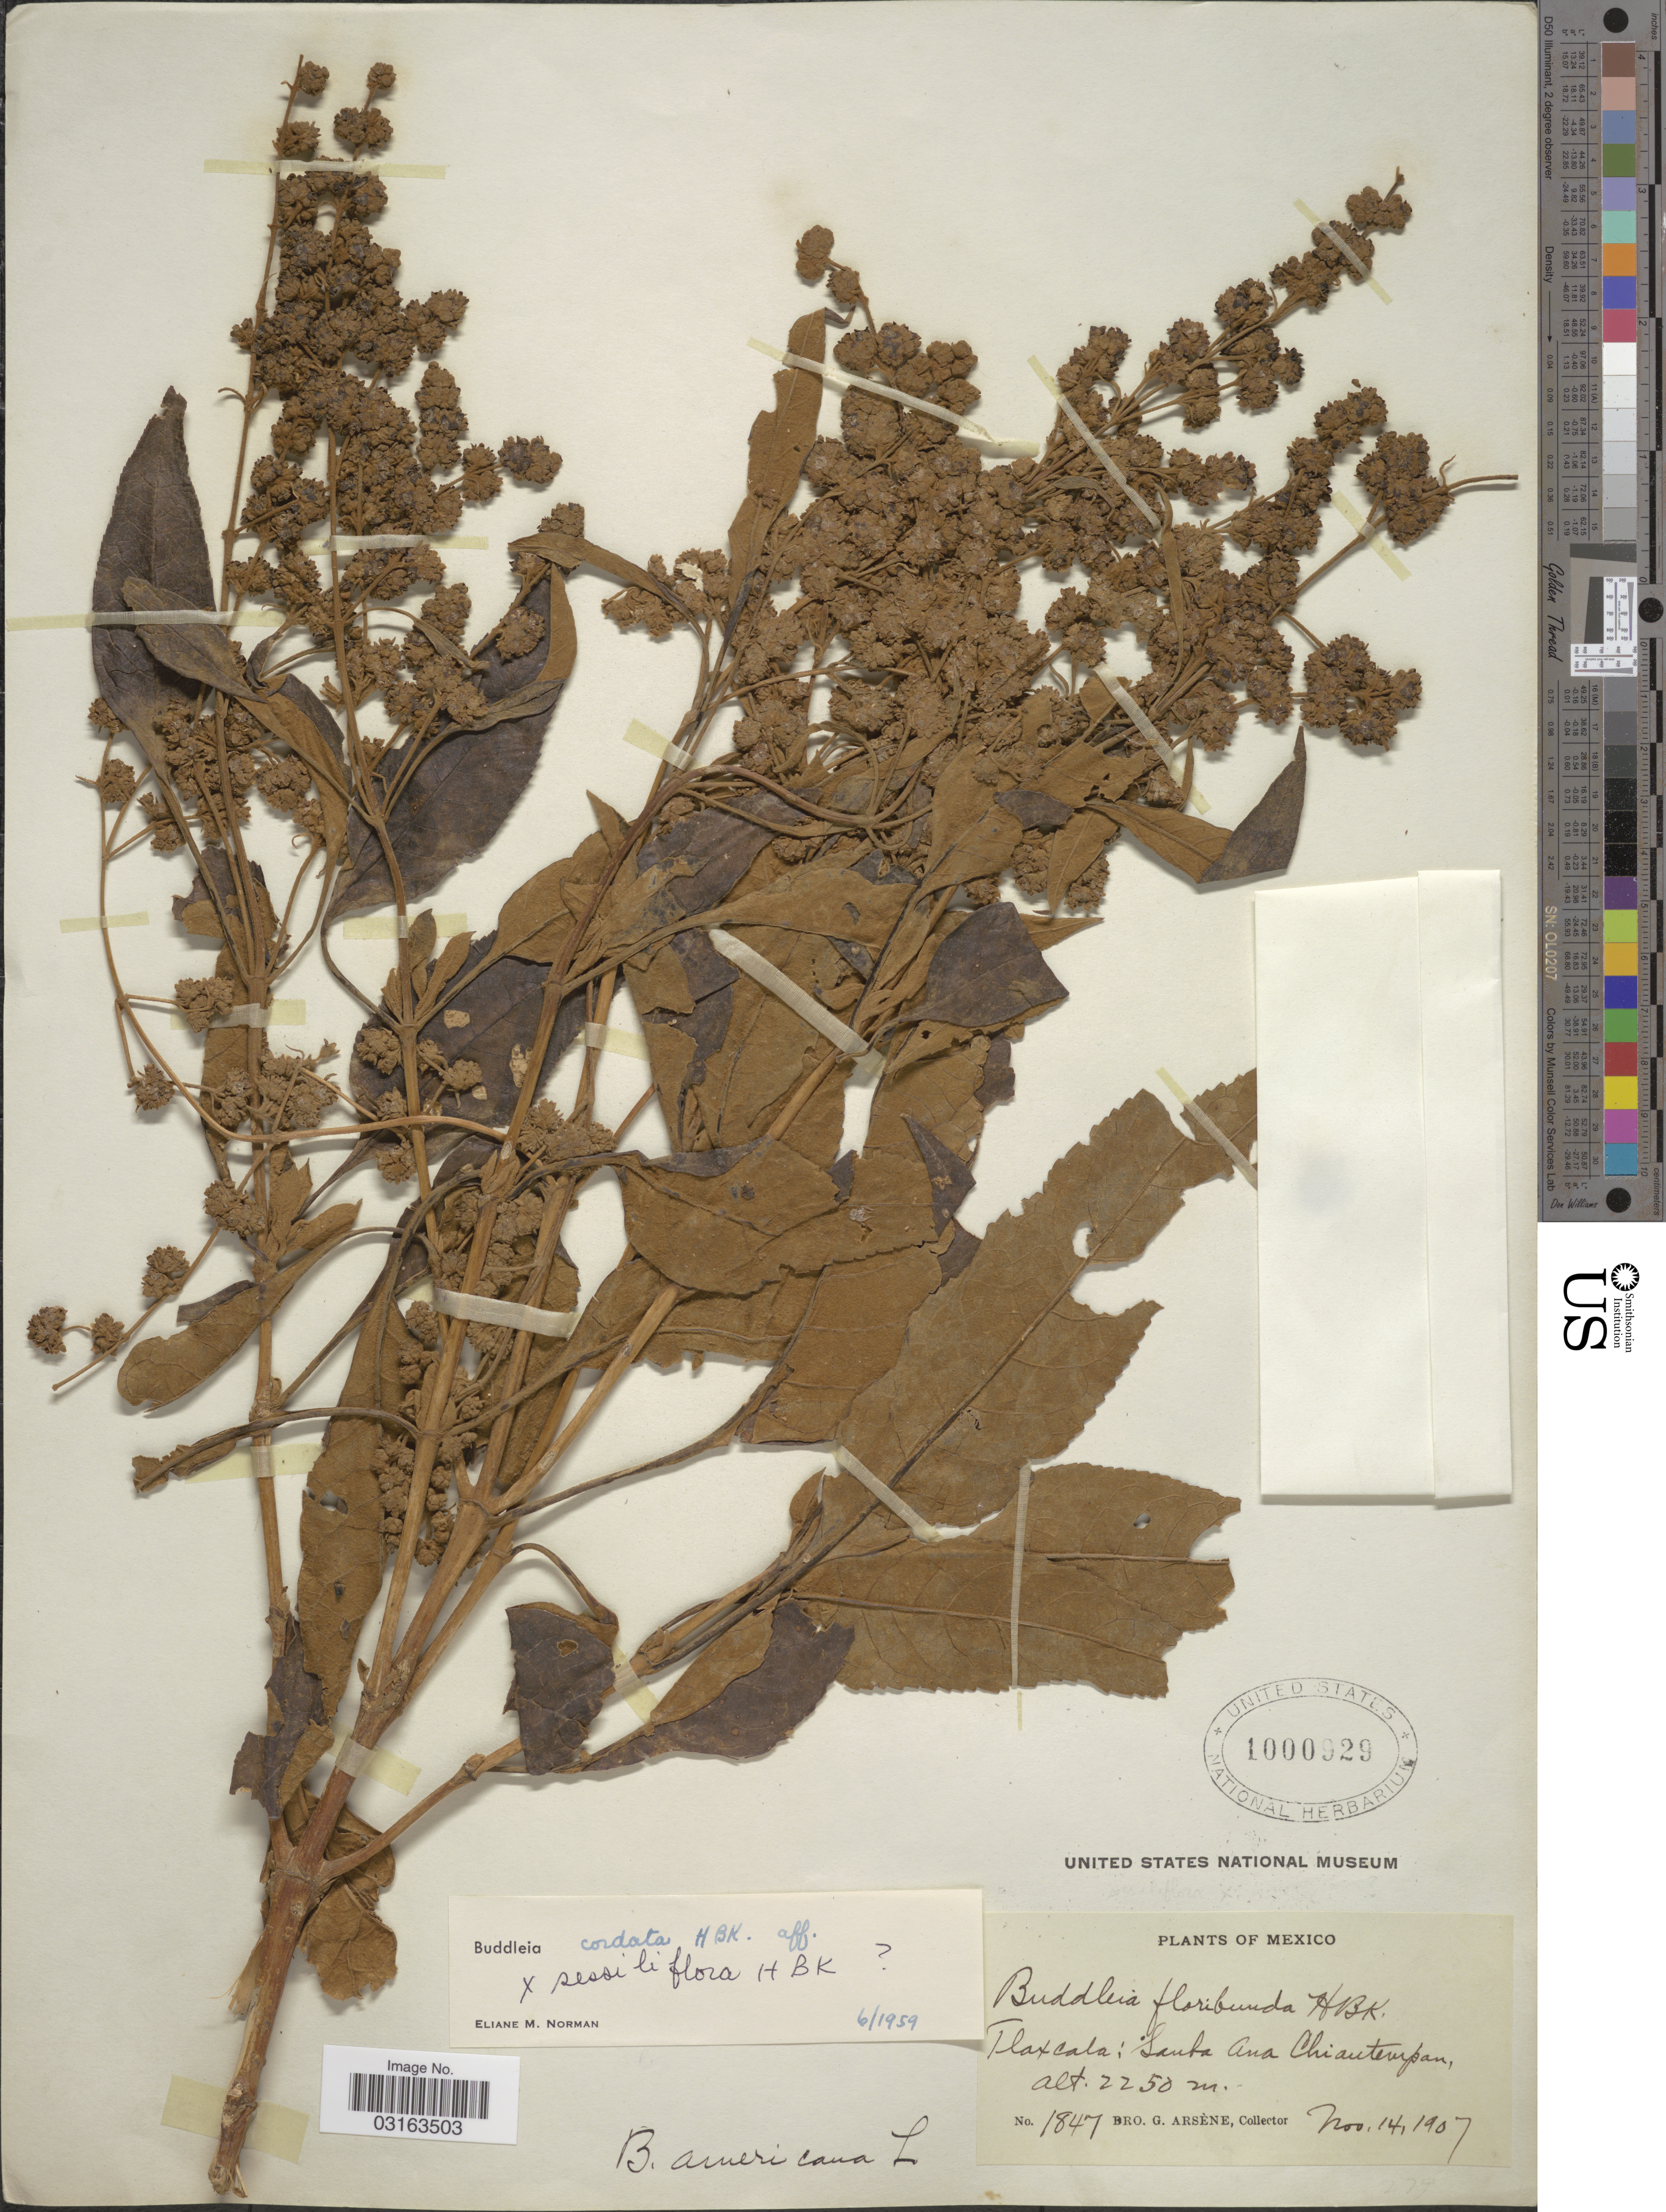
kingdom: Plantae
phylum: Tracheophyta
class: Magnoliopsida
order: Lamiales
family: Scrophulariaceae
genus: Buddleja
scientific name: Buddleja cordata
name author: Kunth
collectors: Bro. G. Arsène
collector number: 1847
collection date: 1907-11-14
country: Mexico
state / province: Tlaxcala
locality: Santa Ana Chiantempan.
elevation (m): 2250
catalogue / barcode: US 1000929